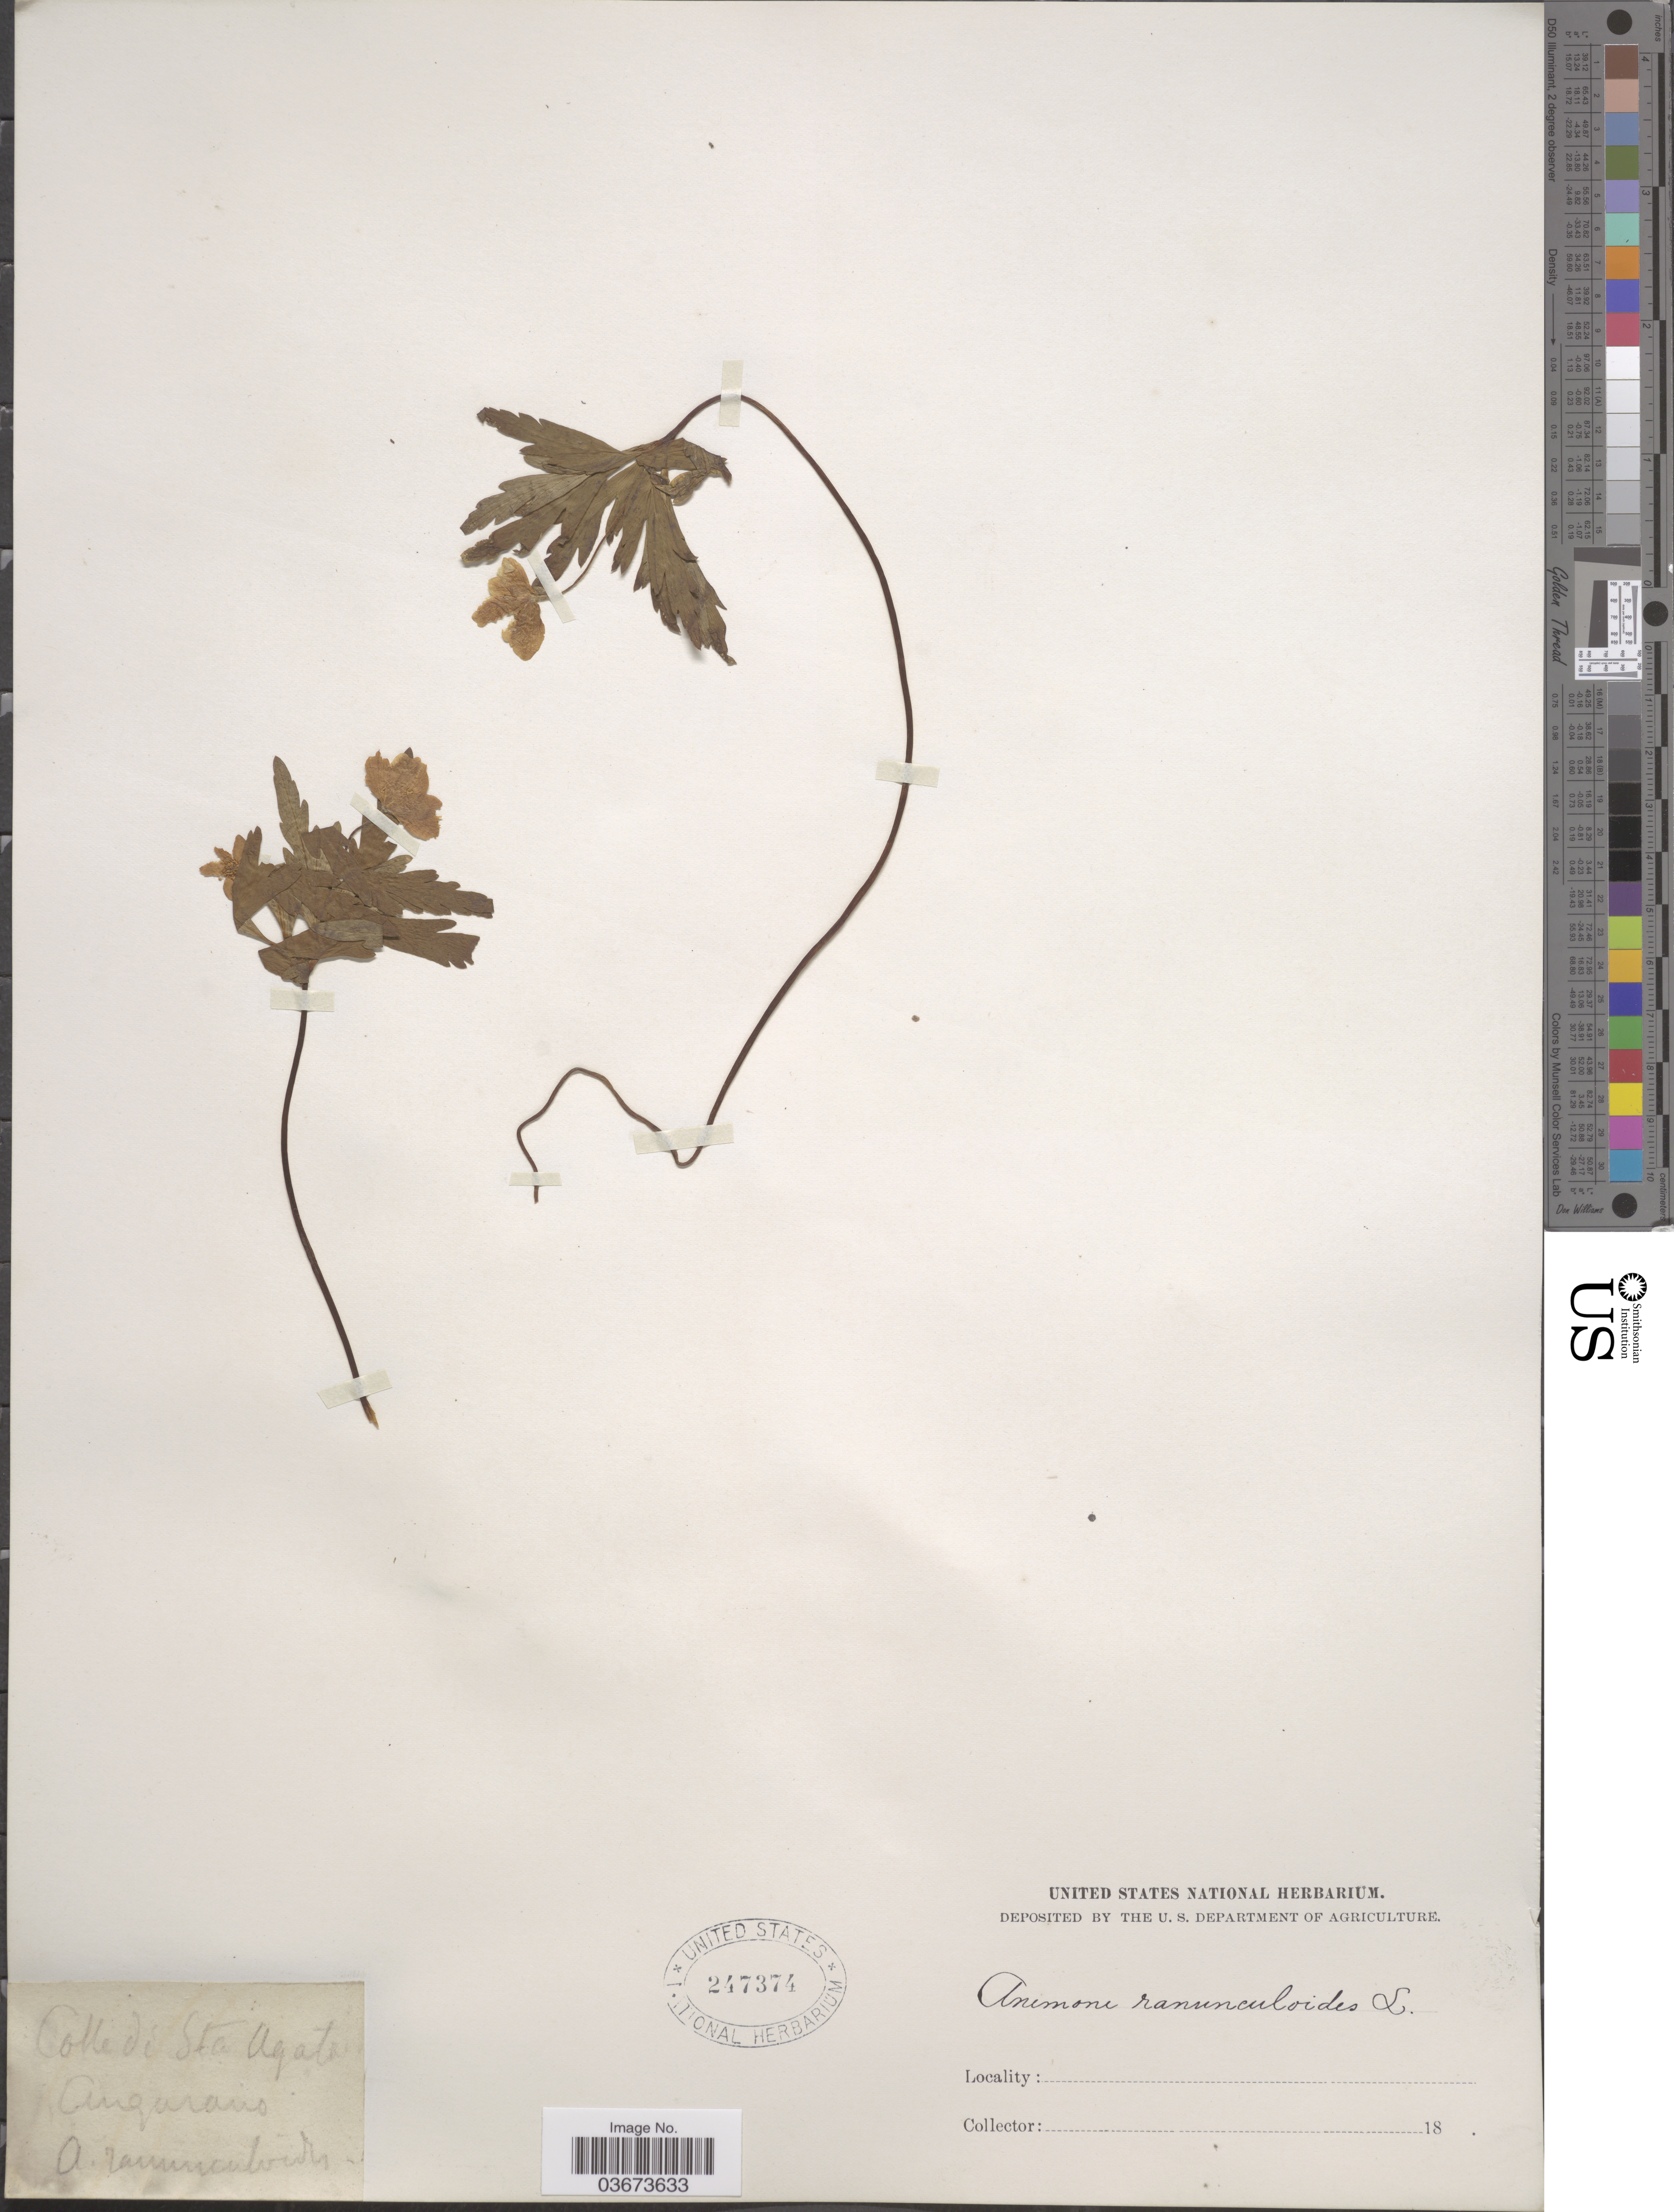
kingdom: Plantae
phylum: Tracheophyta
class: Magnoliopsida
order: Ranunculales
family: Ranunculaceae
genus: Anemone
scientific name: Anemone ranunculoides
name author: L.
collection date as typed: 18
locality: Colle di Sta Agata [interpreted].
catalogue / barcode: US 247374